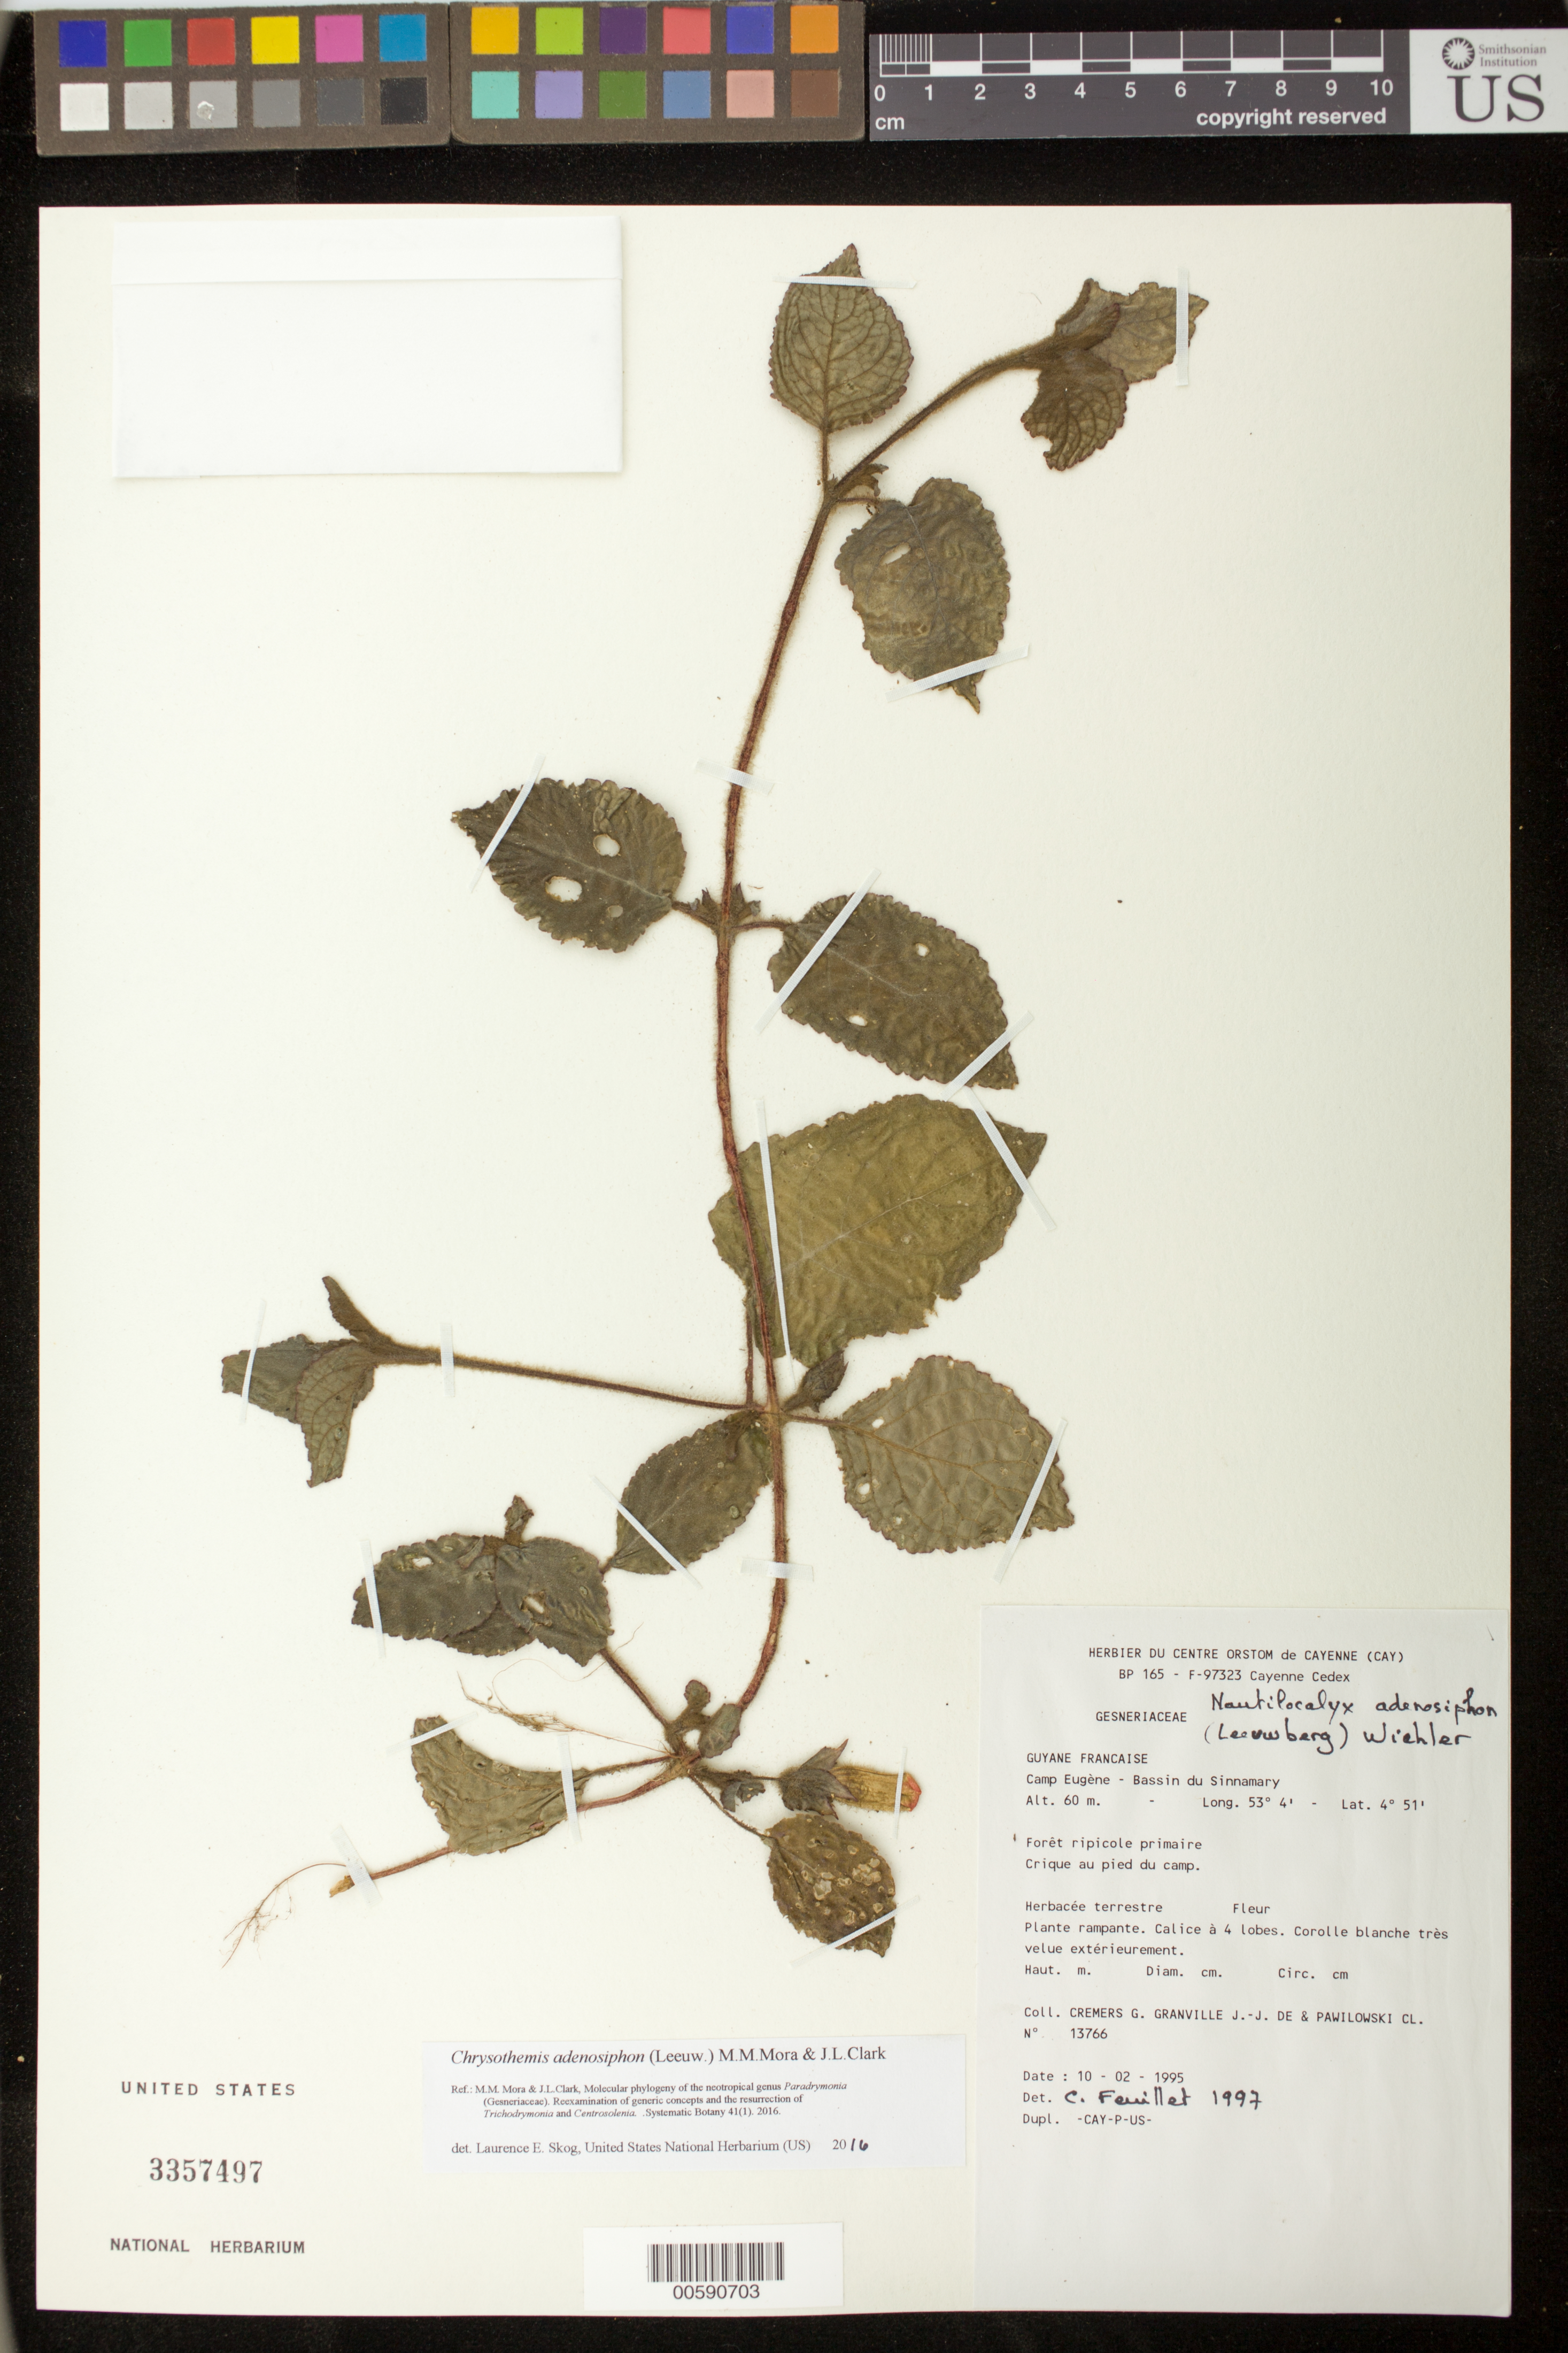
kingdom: Plantae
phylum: Tracheophyta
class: Magnoliopsida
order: Lamiales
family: Gesneriaceae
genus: Chrysothemis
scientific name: Chrysothemis adenosiphon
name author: (Leeuw.) M.M. Mora & J.L. Clark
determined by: Skog, Laurence E.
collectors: G. Cremers, J.-J. de Granville & C. Pawilowski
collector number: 13766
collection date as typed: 10 Feb 1995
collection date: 1995-02-10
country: French Guiana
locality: Camp Eugène, bassin du Sinnamary; crique au pied du camp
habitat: Forêt ripicole primaire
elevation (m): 60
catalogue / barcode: US 3357497